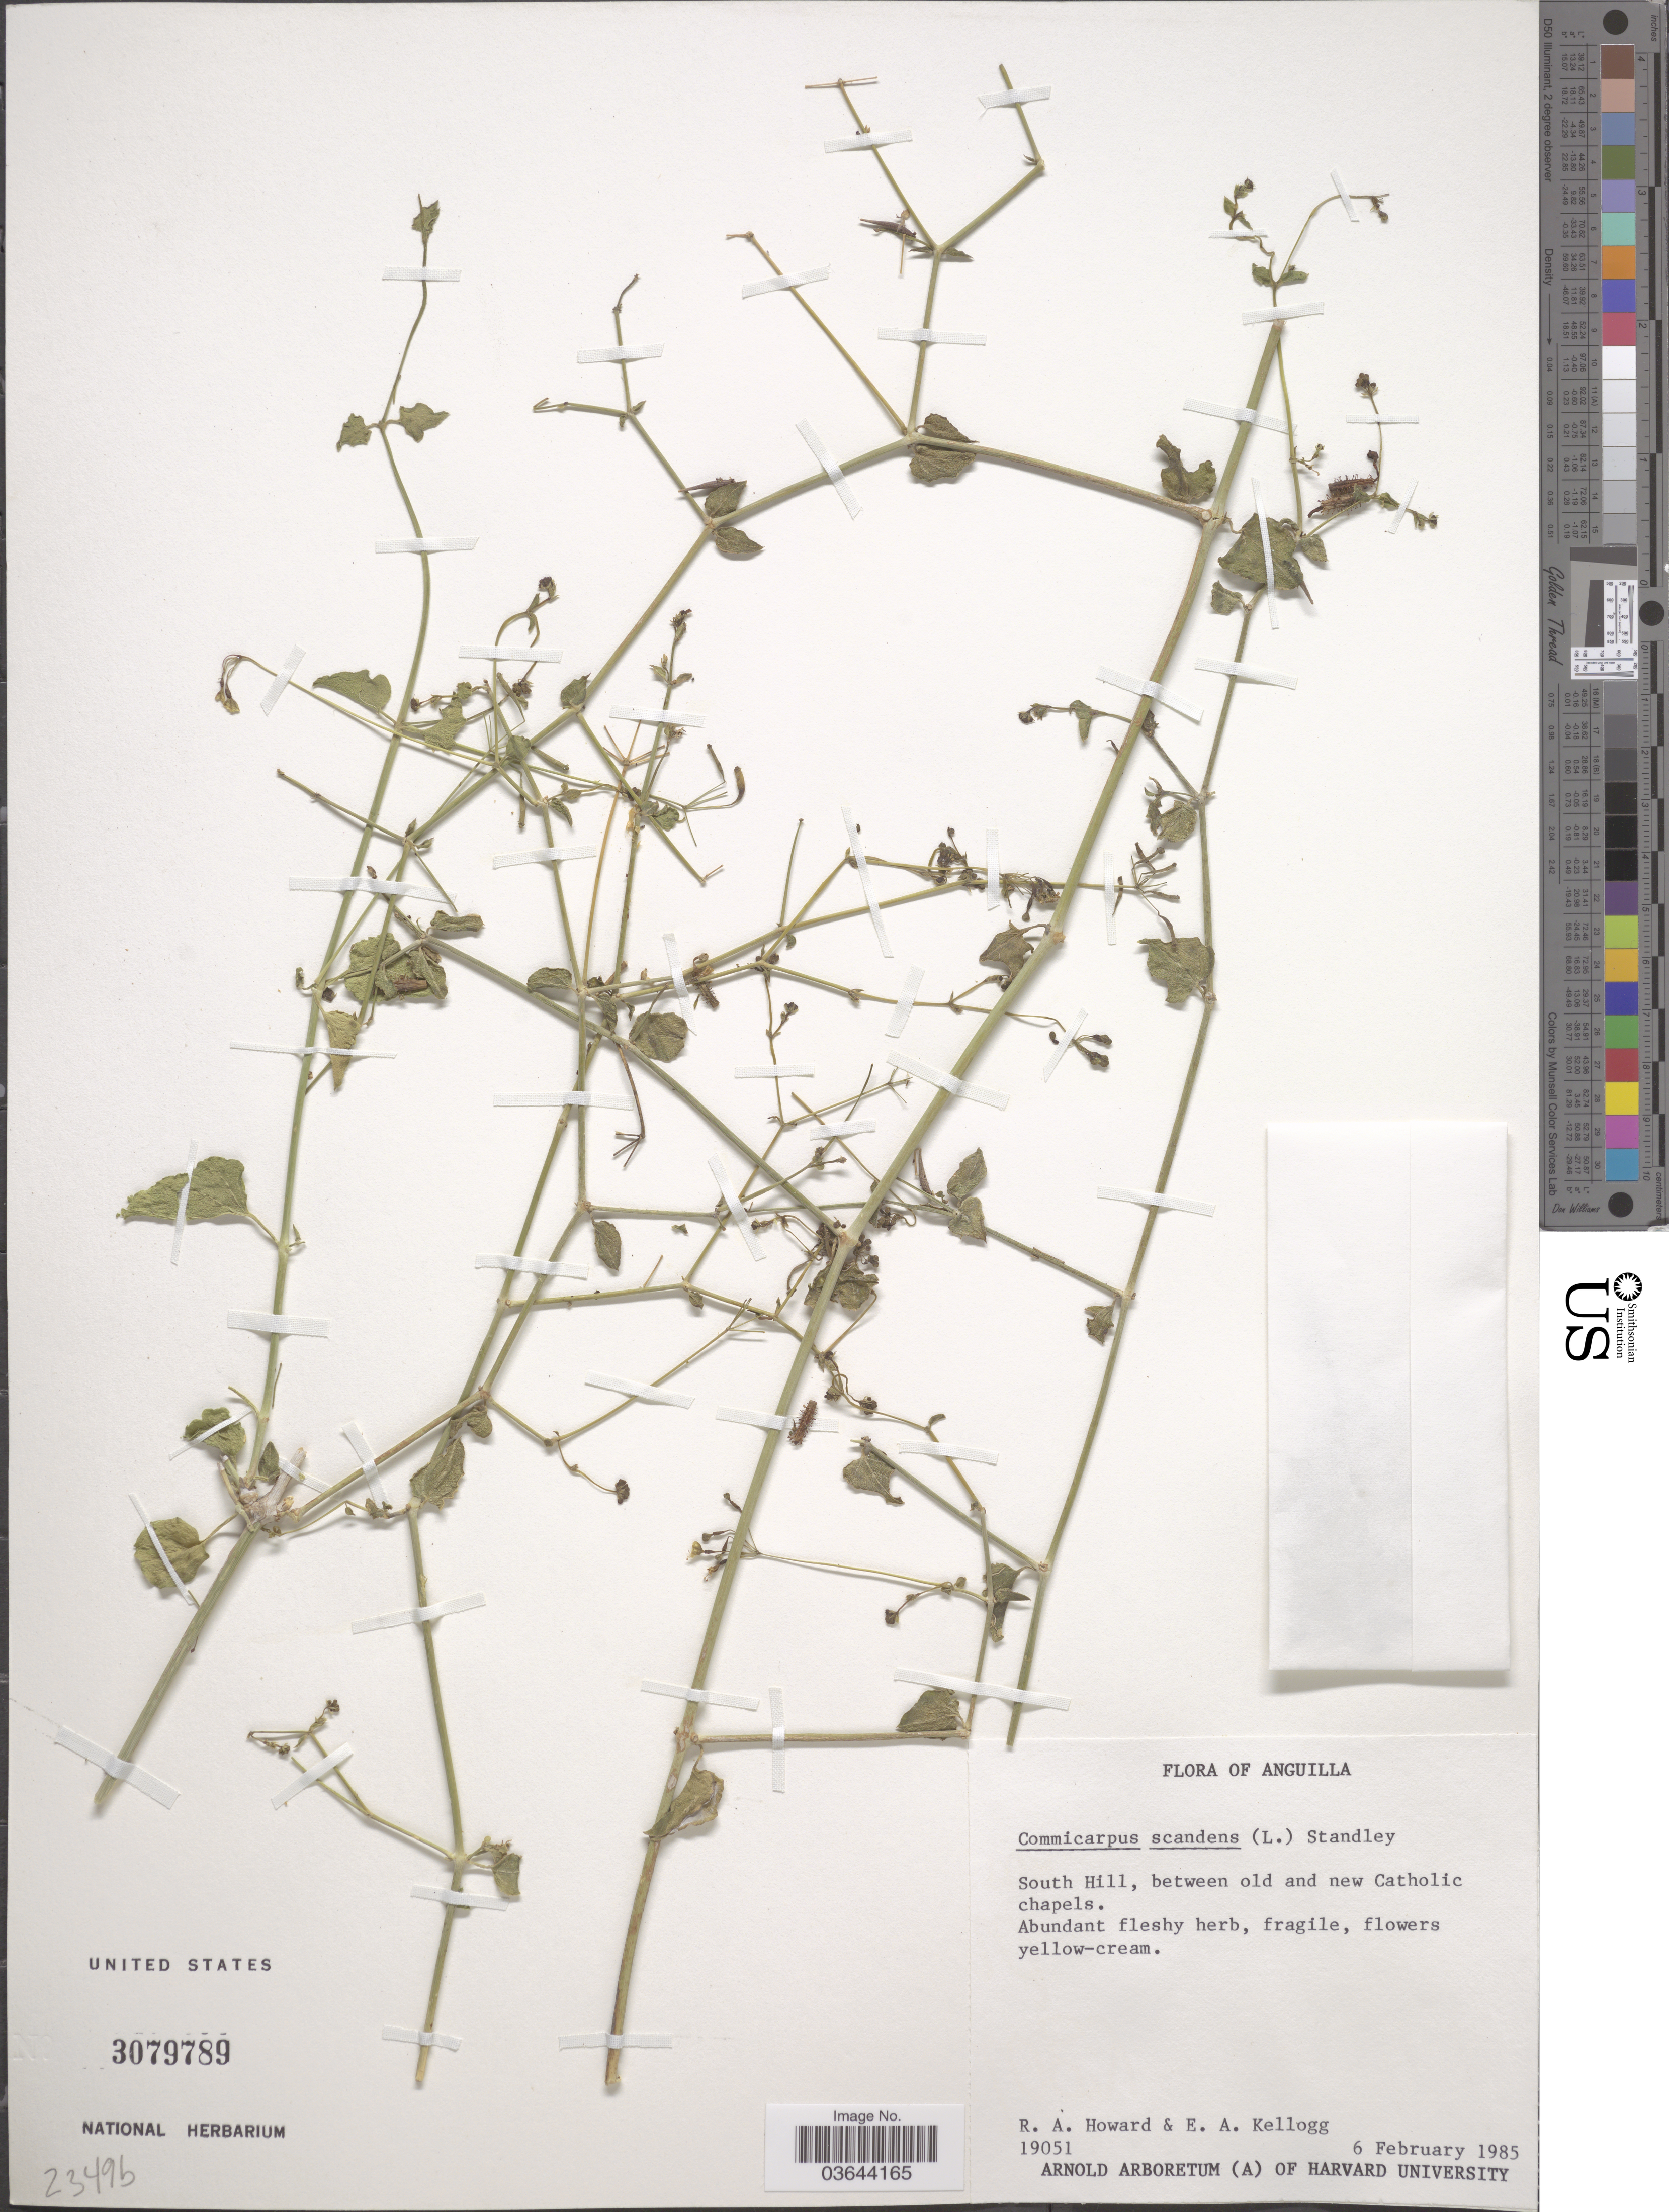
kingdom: Plantae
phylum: Tracheophyta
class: Magnoliopsida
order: Caryophyllales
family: Nyctaginaceae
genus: Commicarpus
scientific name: Commicarpus scandens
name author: (L.) Standl.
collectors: R. A. Howard & E. A. Kellogg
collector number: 19051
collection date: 1985-02-06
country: Anguilla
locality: South Hill, between old and new Catholic Chapels.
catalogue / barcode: US 3079789